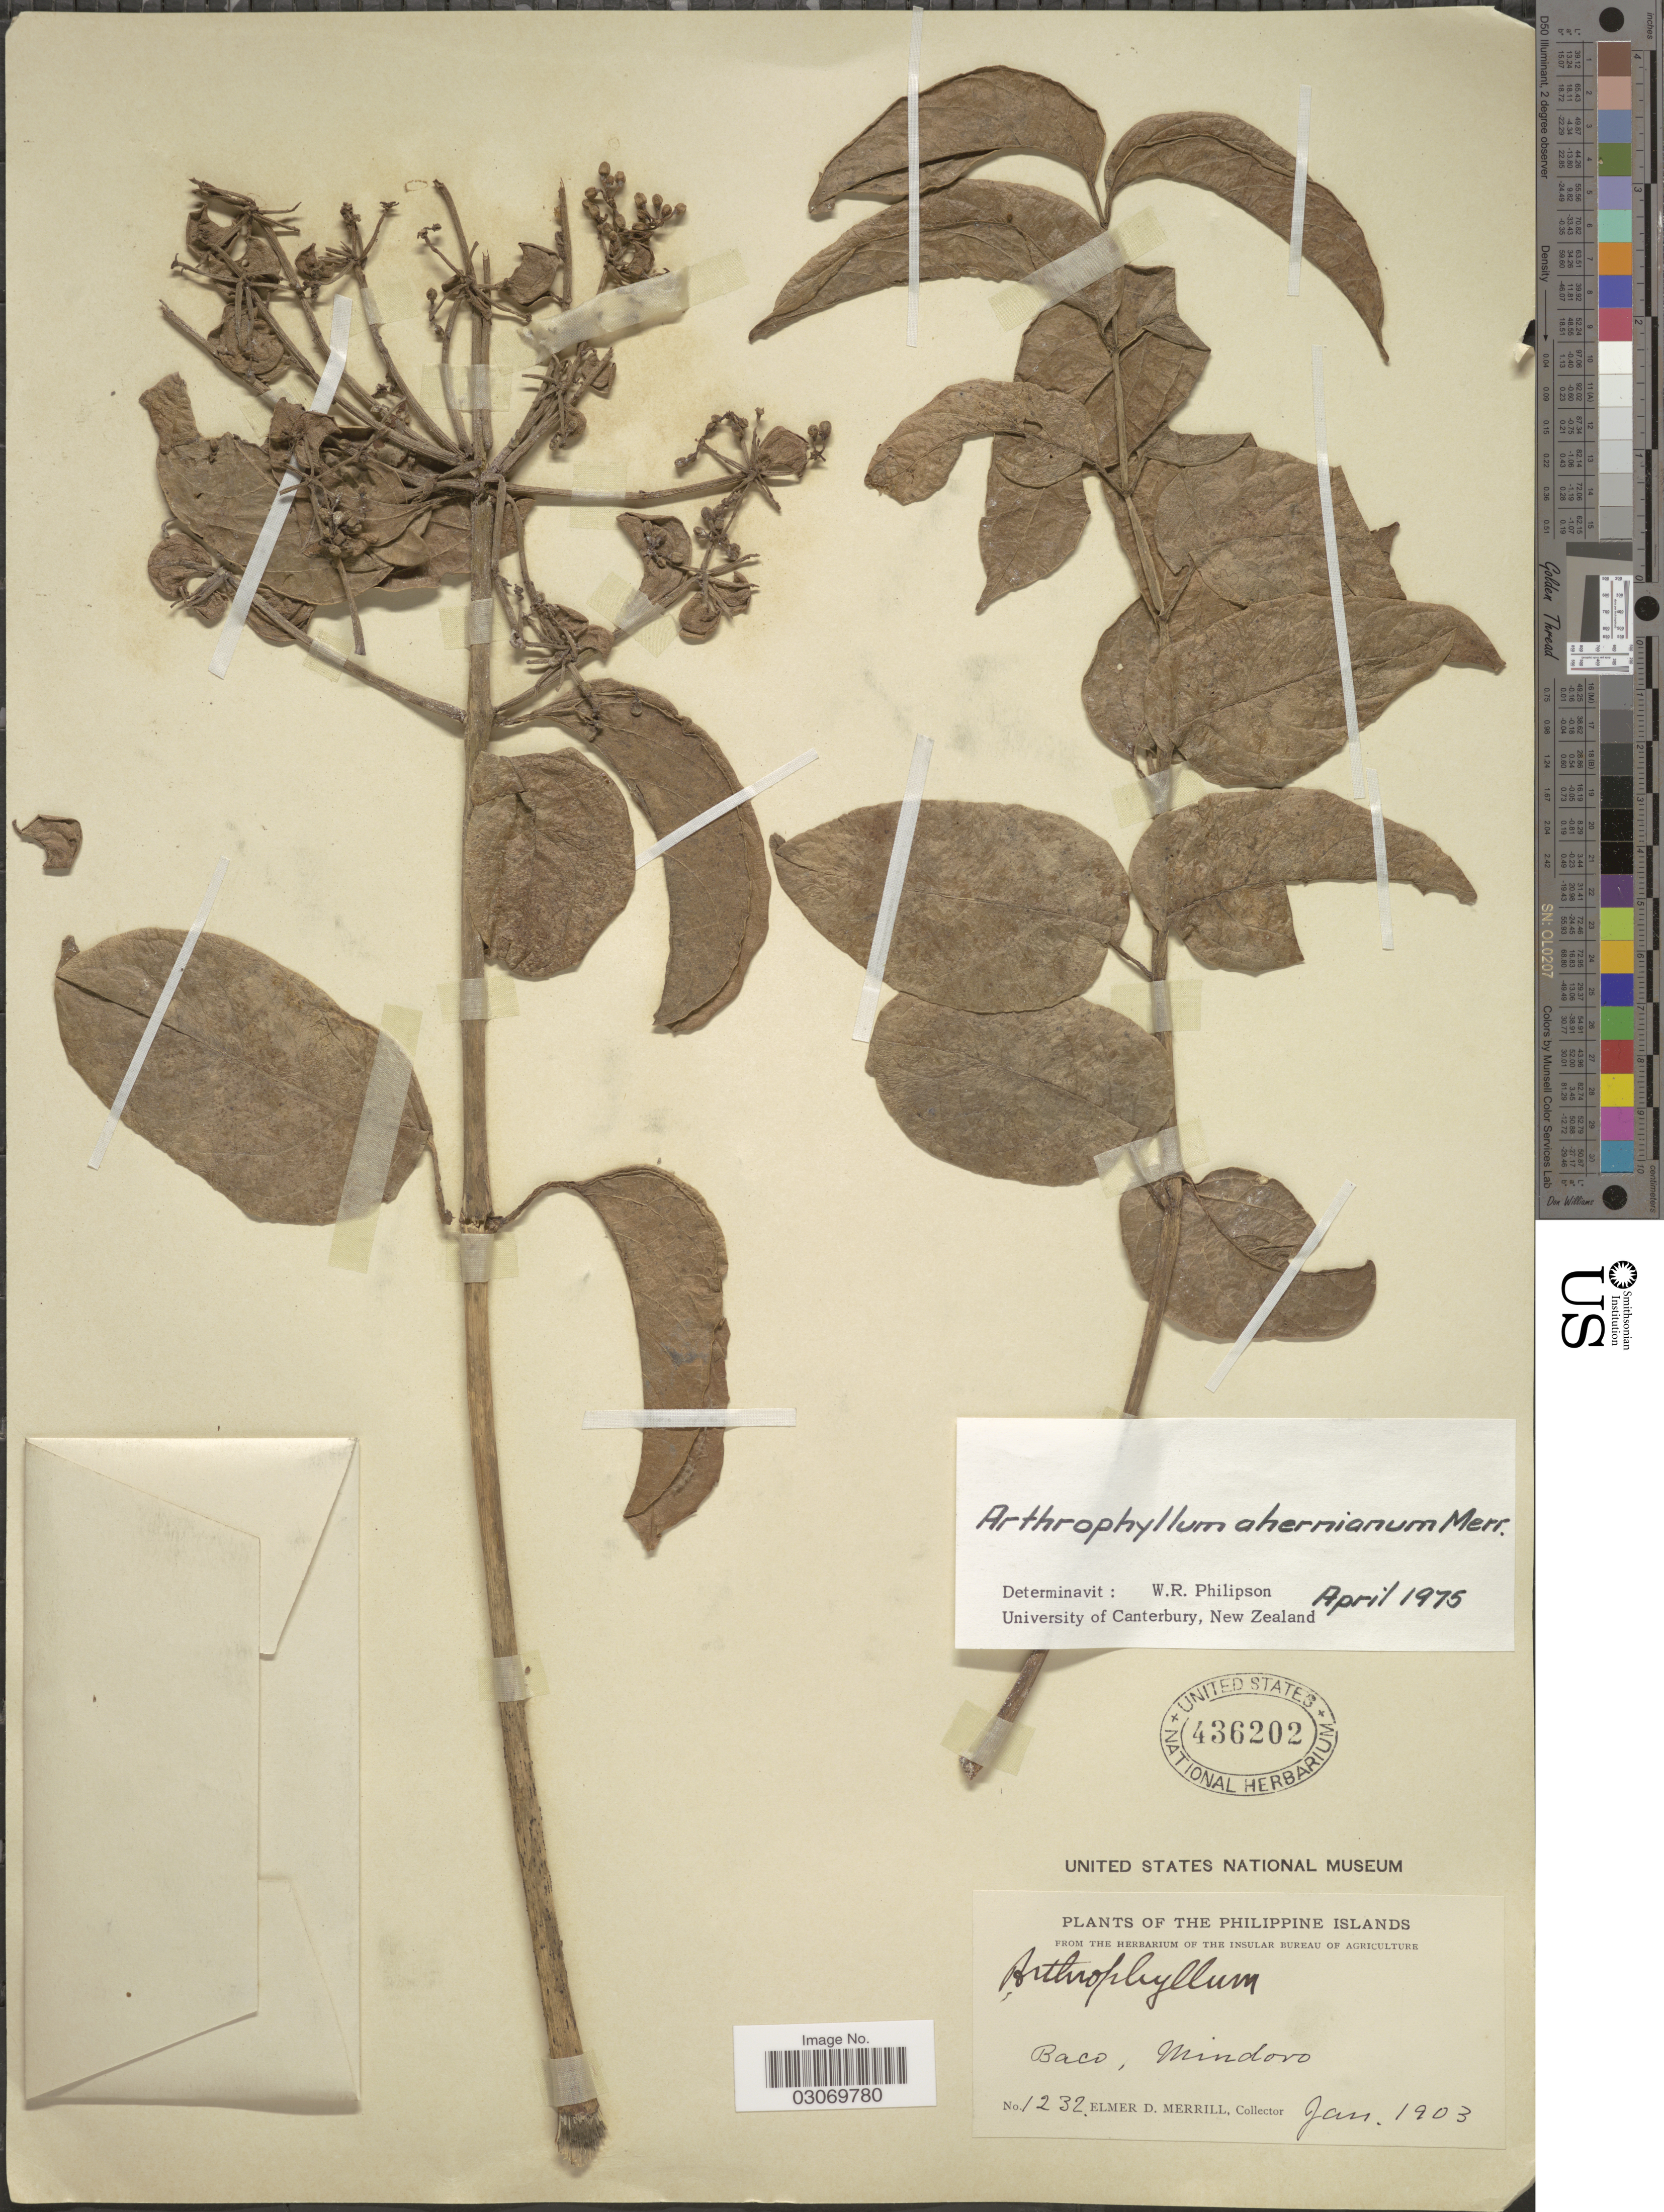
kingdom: Plantae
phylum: Tracheophyta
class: Magnoliopsida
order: Apiales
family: Araliaceae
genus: Arthrophyllum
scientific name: Arthrophyllum ahernianum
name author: Merr.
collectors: E. D. Merrill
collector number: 1232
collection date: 1903-01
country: Philippines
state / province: Mimaropa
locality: Baco, Mindoro.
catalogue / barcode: US 436202